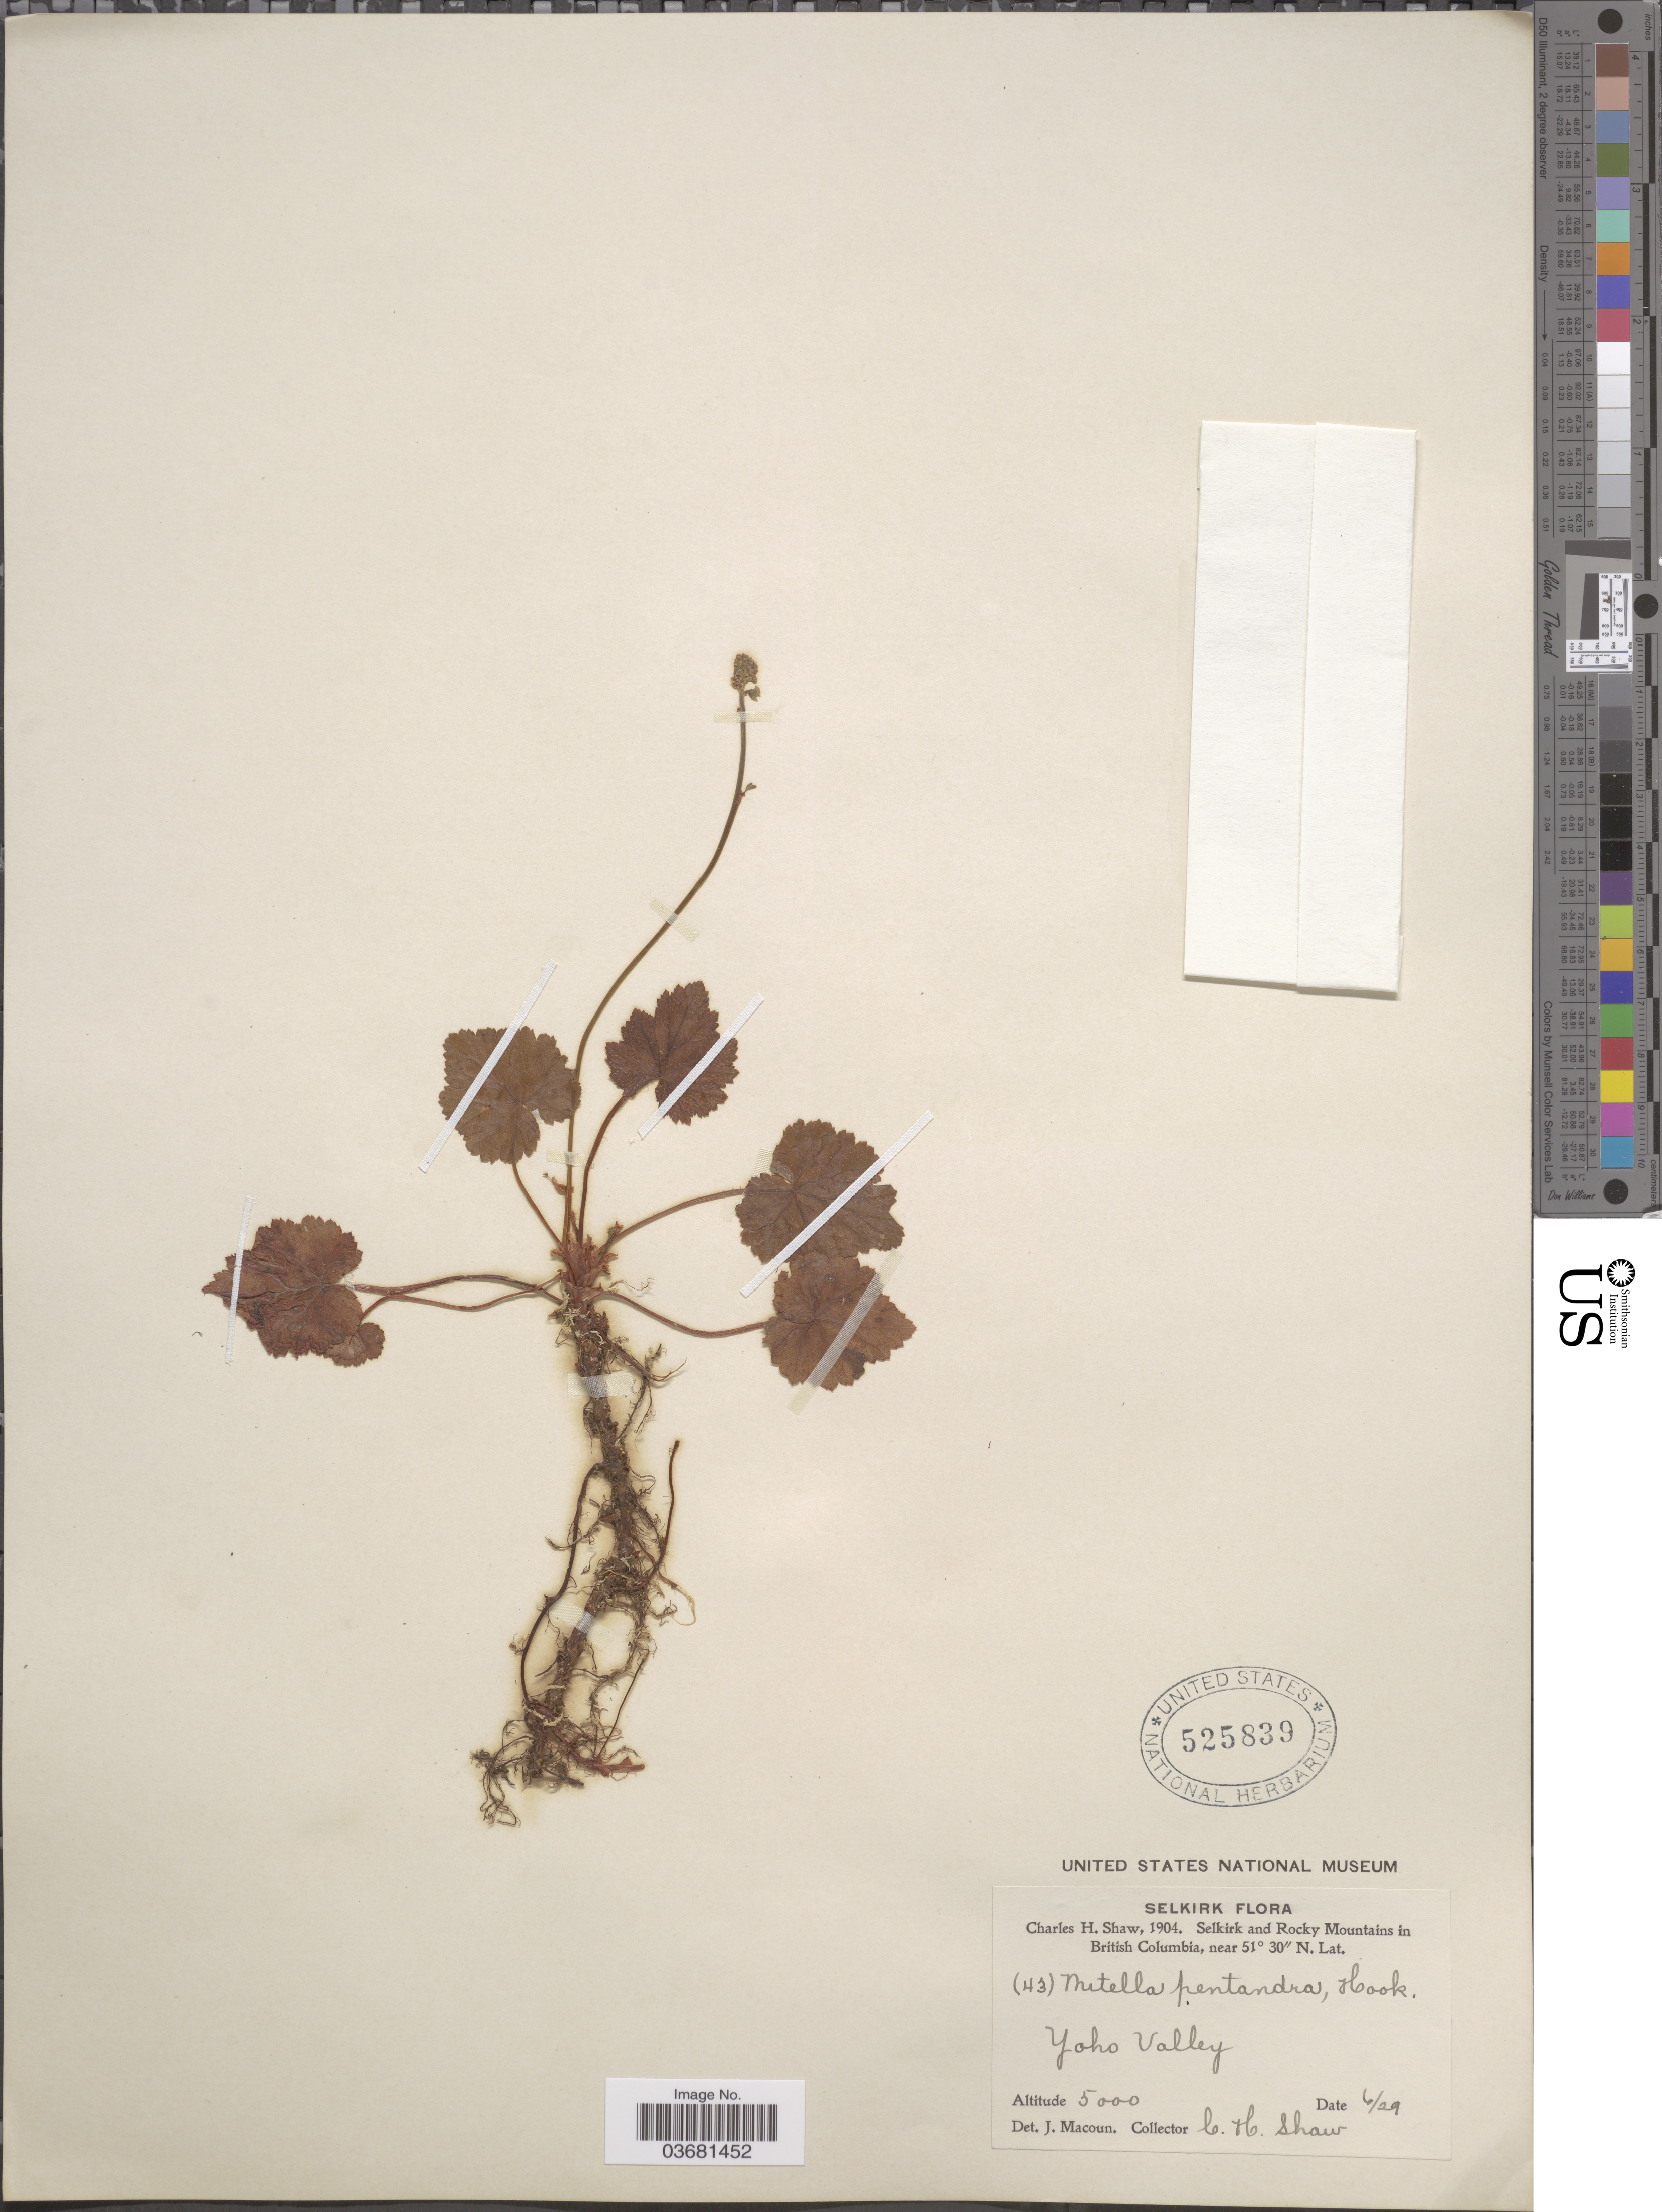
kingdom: Plantae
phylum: Tracheophyta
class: Magnoliopsida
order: Saxifragales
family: Saxifragaceae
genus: Mitella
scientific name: Mitella pentandra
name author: Hook.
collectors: C. H. Shaw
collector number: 43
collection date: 1904-06-29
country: Canada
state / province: British Columbia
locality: Selkirk. Selkirk and Rocky Mountains in British Columbia. Yoho Valley.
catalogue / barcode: US 525839